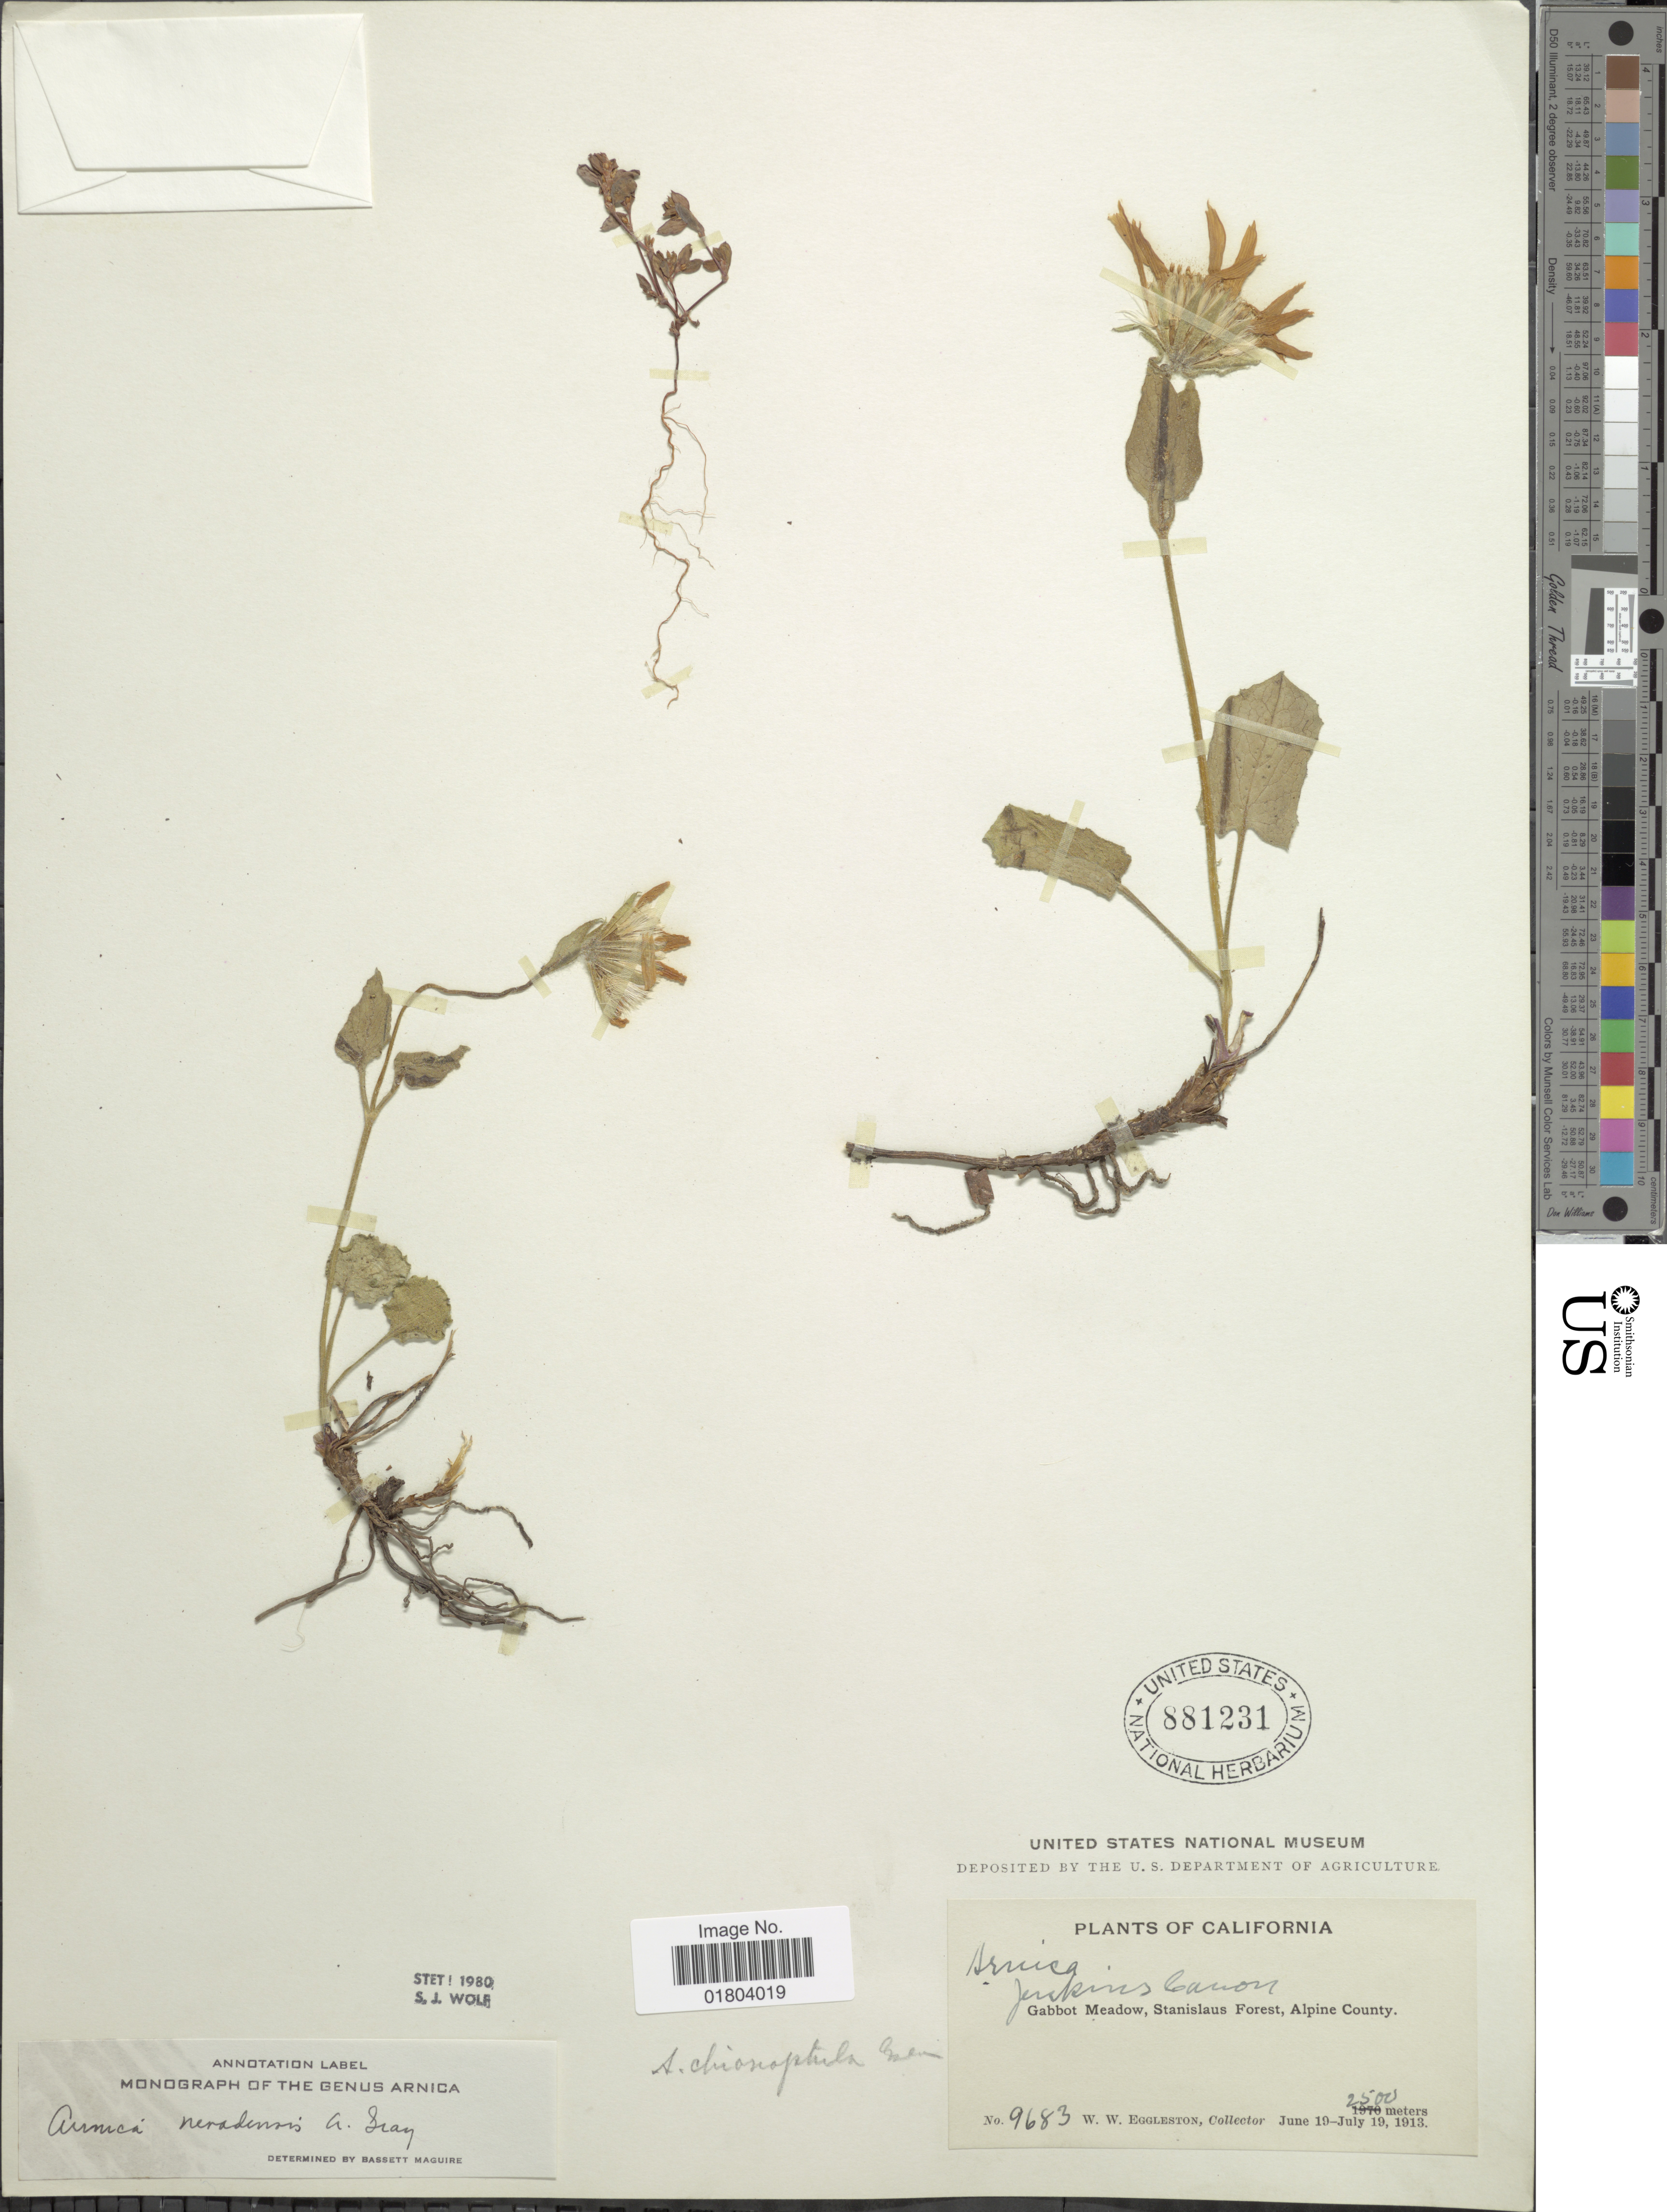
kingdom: Plantae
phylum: Tracheophyta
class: Magnoliopsida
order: Asterales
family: Asteraceae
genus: Arnica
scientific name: Arnica nevadensis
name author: A. Gray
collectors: W. W. Eggleston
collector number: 9683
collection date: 1913-06-19/1913-07-19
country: United States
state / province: California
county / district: Alpine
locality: Jenkins Canon, gabbot Meadow, Stanislaus Forest, Alpine County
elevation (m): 2500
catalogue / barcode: US 881231